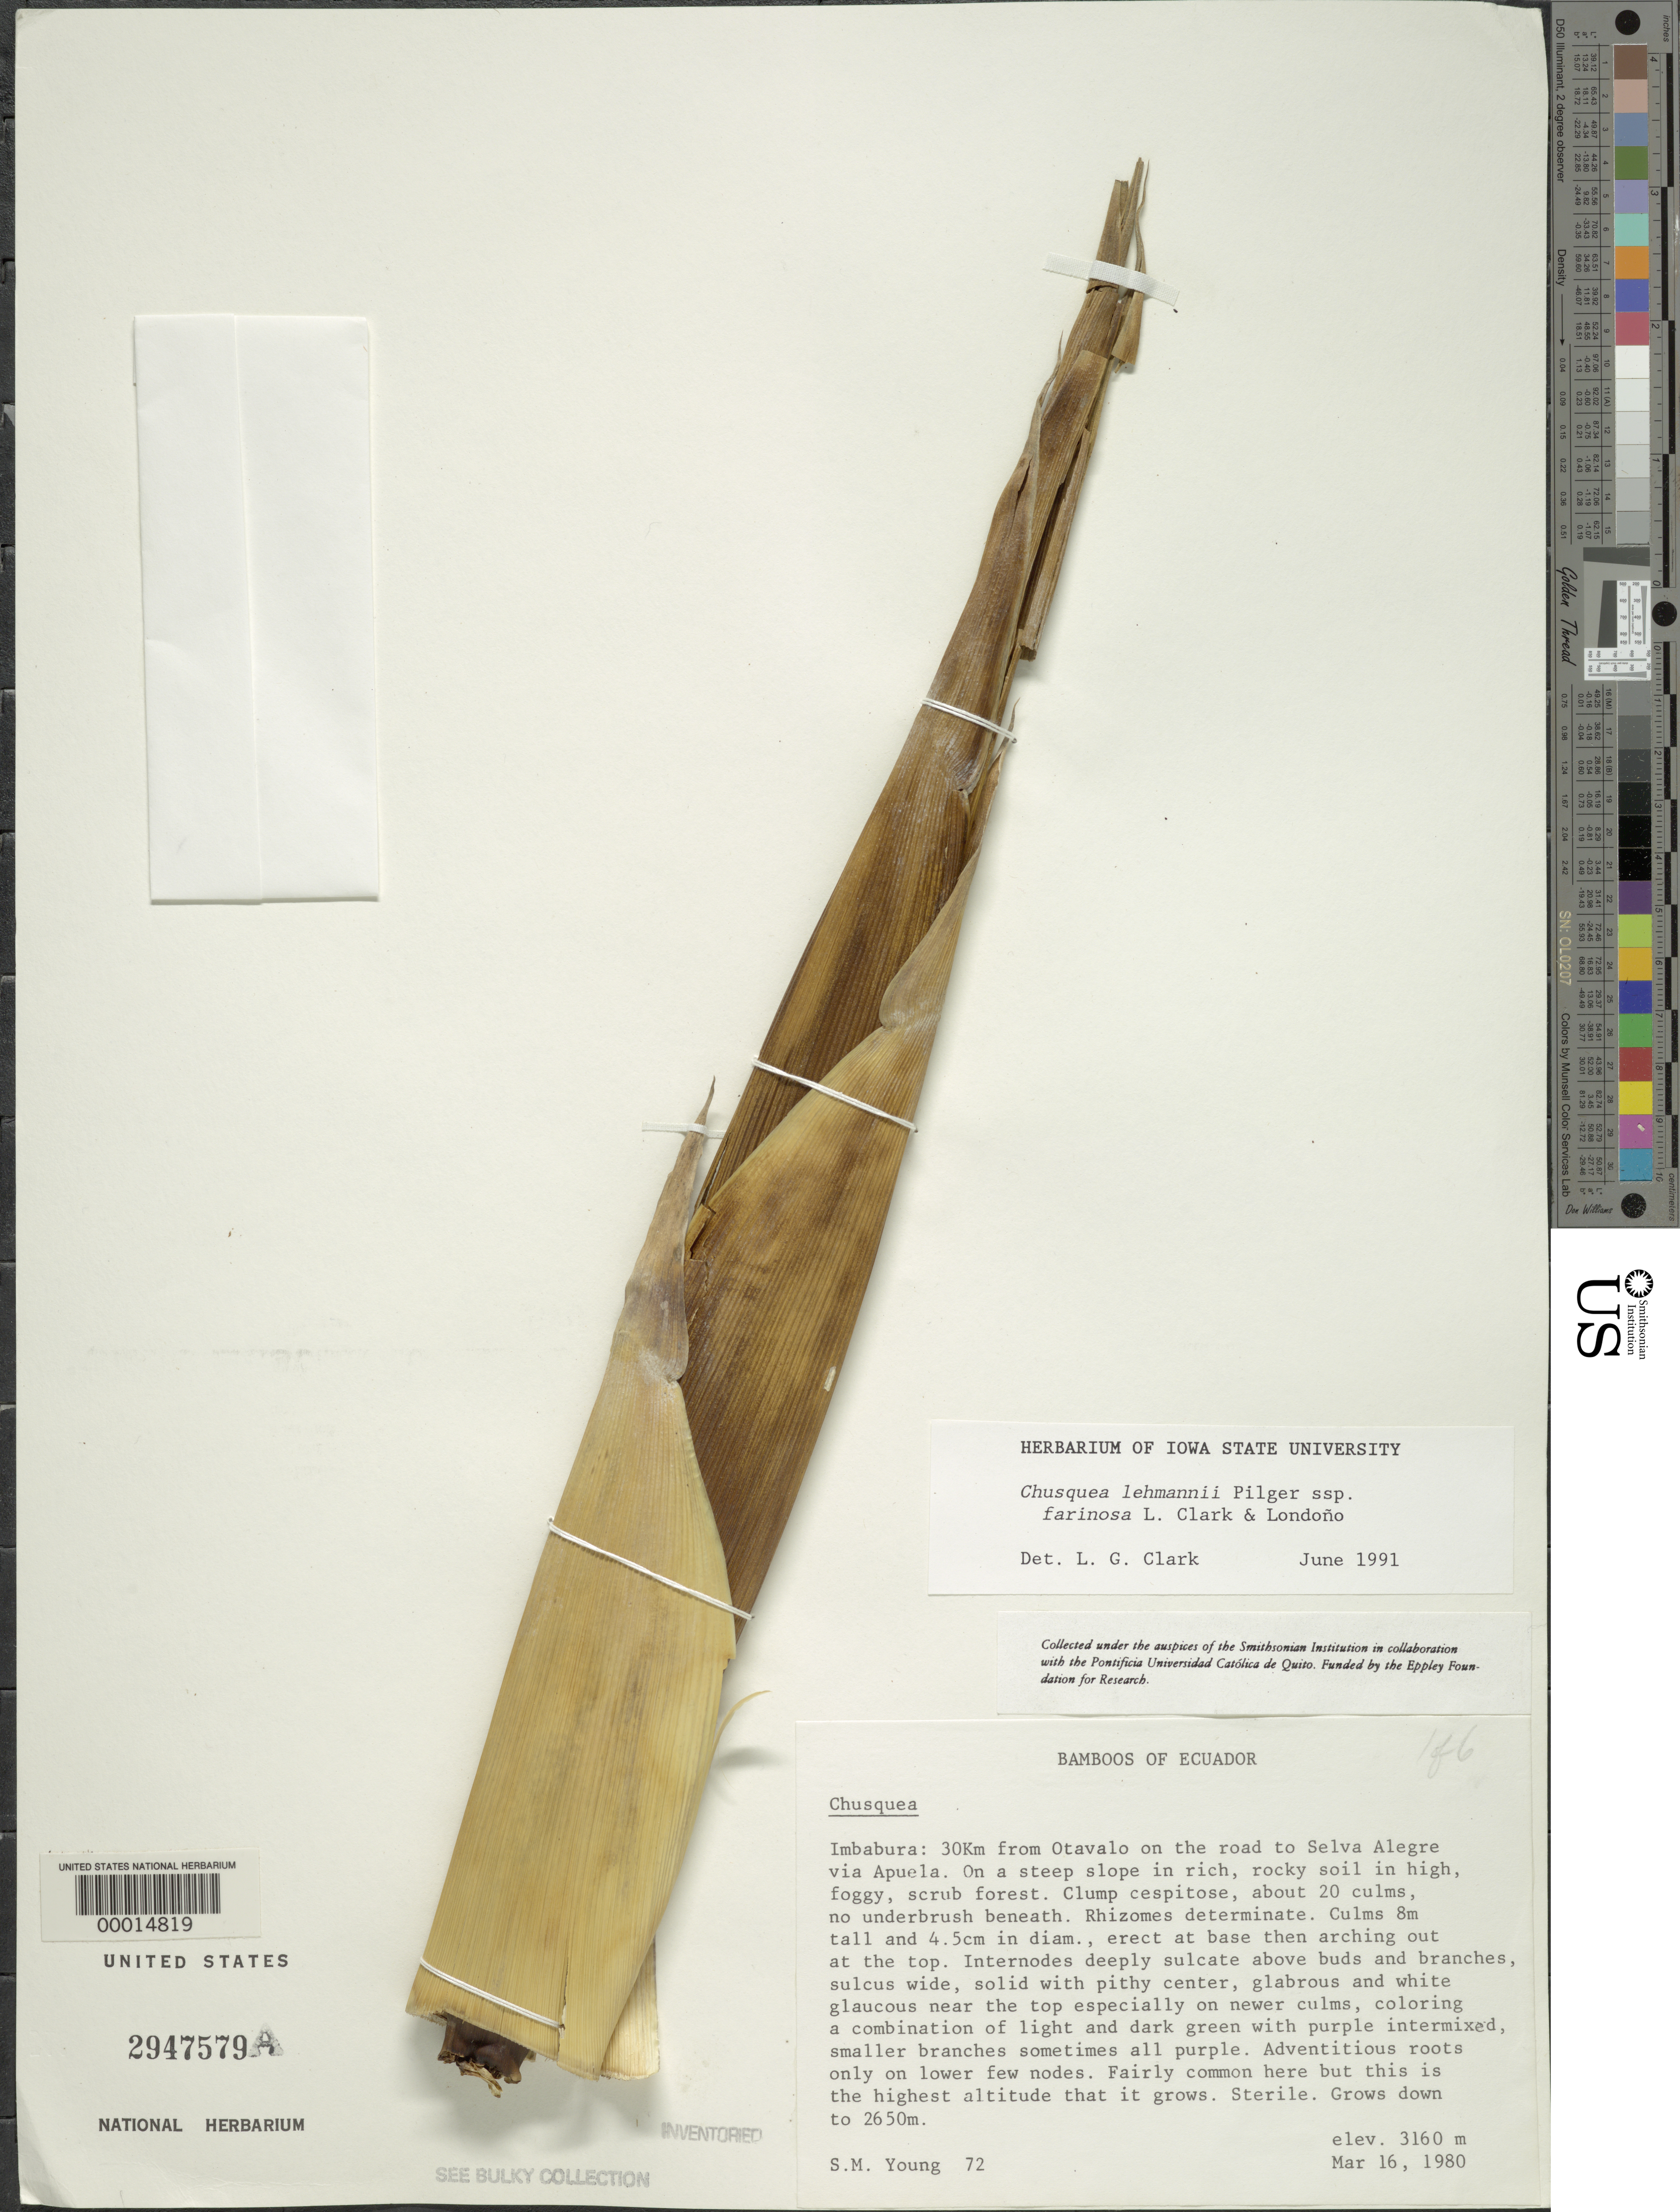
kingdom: Plantae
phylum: Tracheophyta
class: Liliopsida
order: Poales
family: Poaceae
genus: Chusquea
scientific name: Chusquea lehmannii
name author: Pilg.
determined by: Clark, Lynn G., (ISC), Iowa State University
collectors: S. Young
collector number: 72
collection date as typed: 16 Mar 1980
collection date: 1980-03-16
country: Ecuador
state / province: Imbabura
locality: Road from Otavalo to Selva Alegree via Apuela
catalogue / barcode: US 2947579A